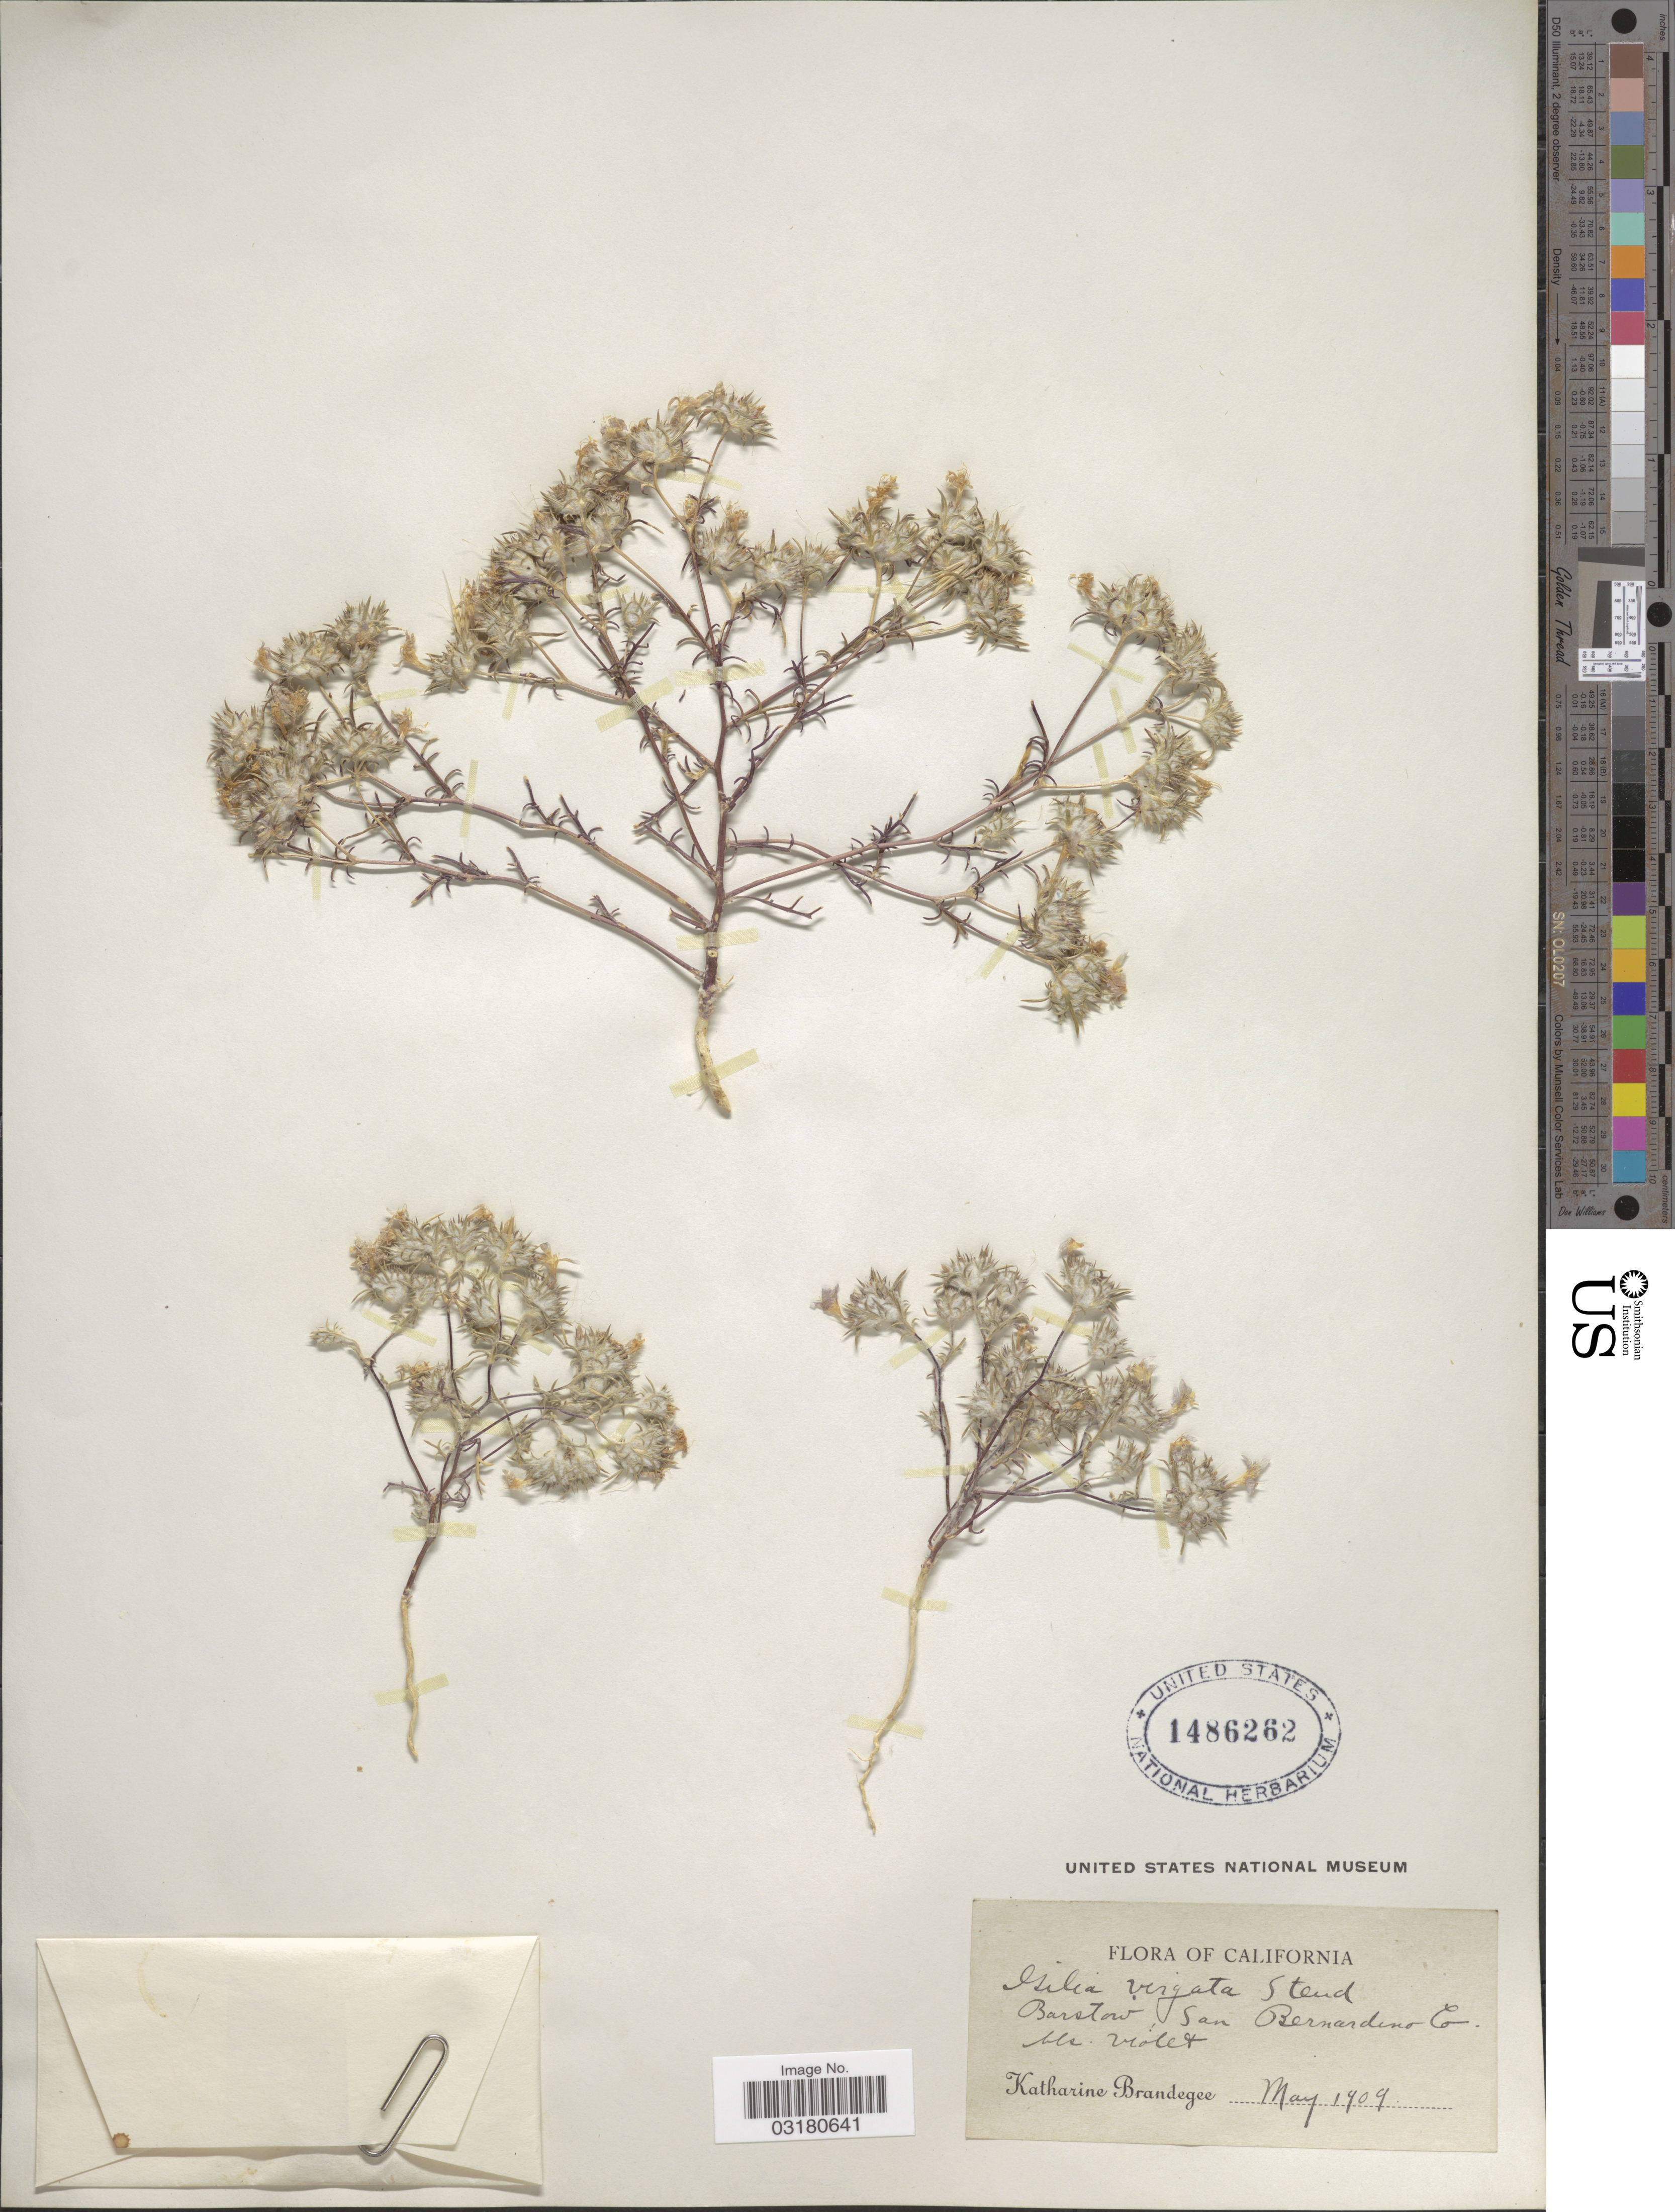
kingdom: Plantae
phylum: Tracheophyta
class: Magnoliopsida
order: Ericales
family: Polemoniaceae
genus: Eriastrum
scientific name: Eriastrum sp.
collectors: M. K. Brandegee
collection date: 1909-05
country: United States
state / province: California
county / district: San Bernardino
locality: Barstow, San Bernardino Co.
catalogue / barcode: US 1486262